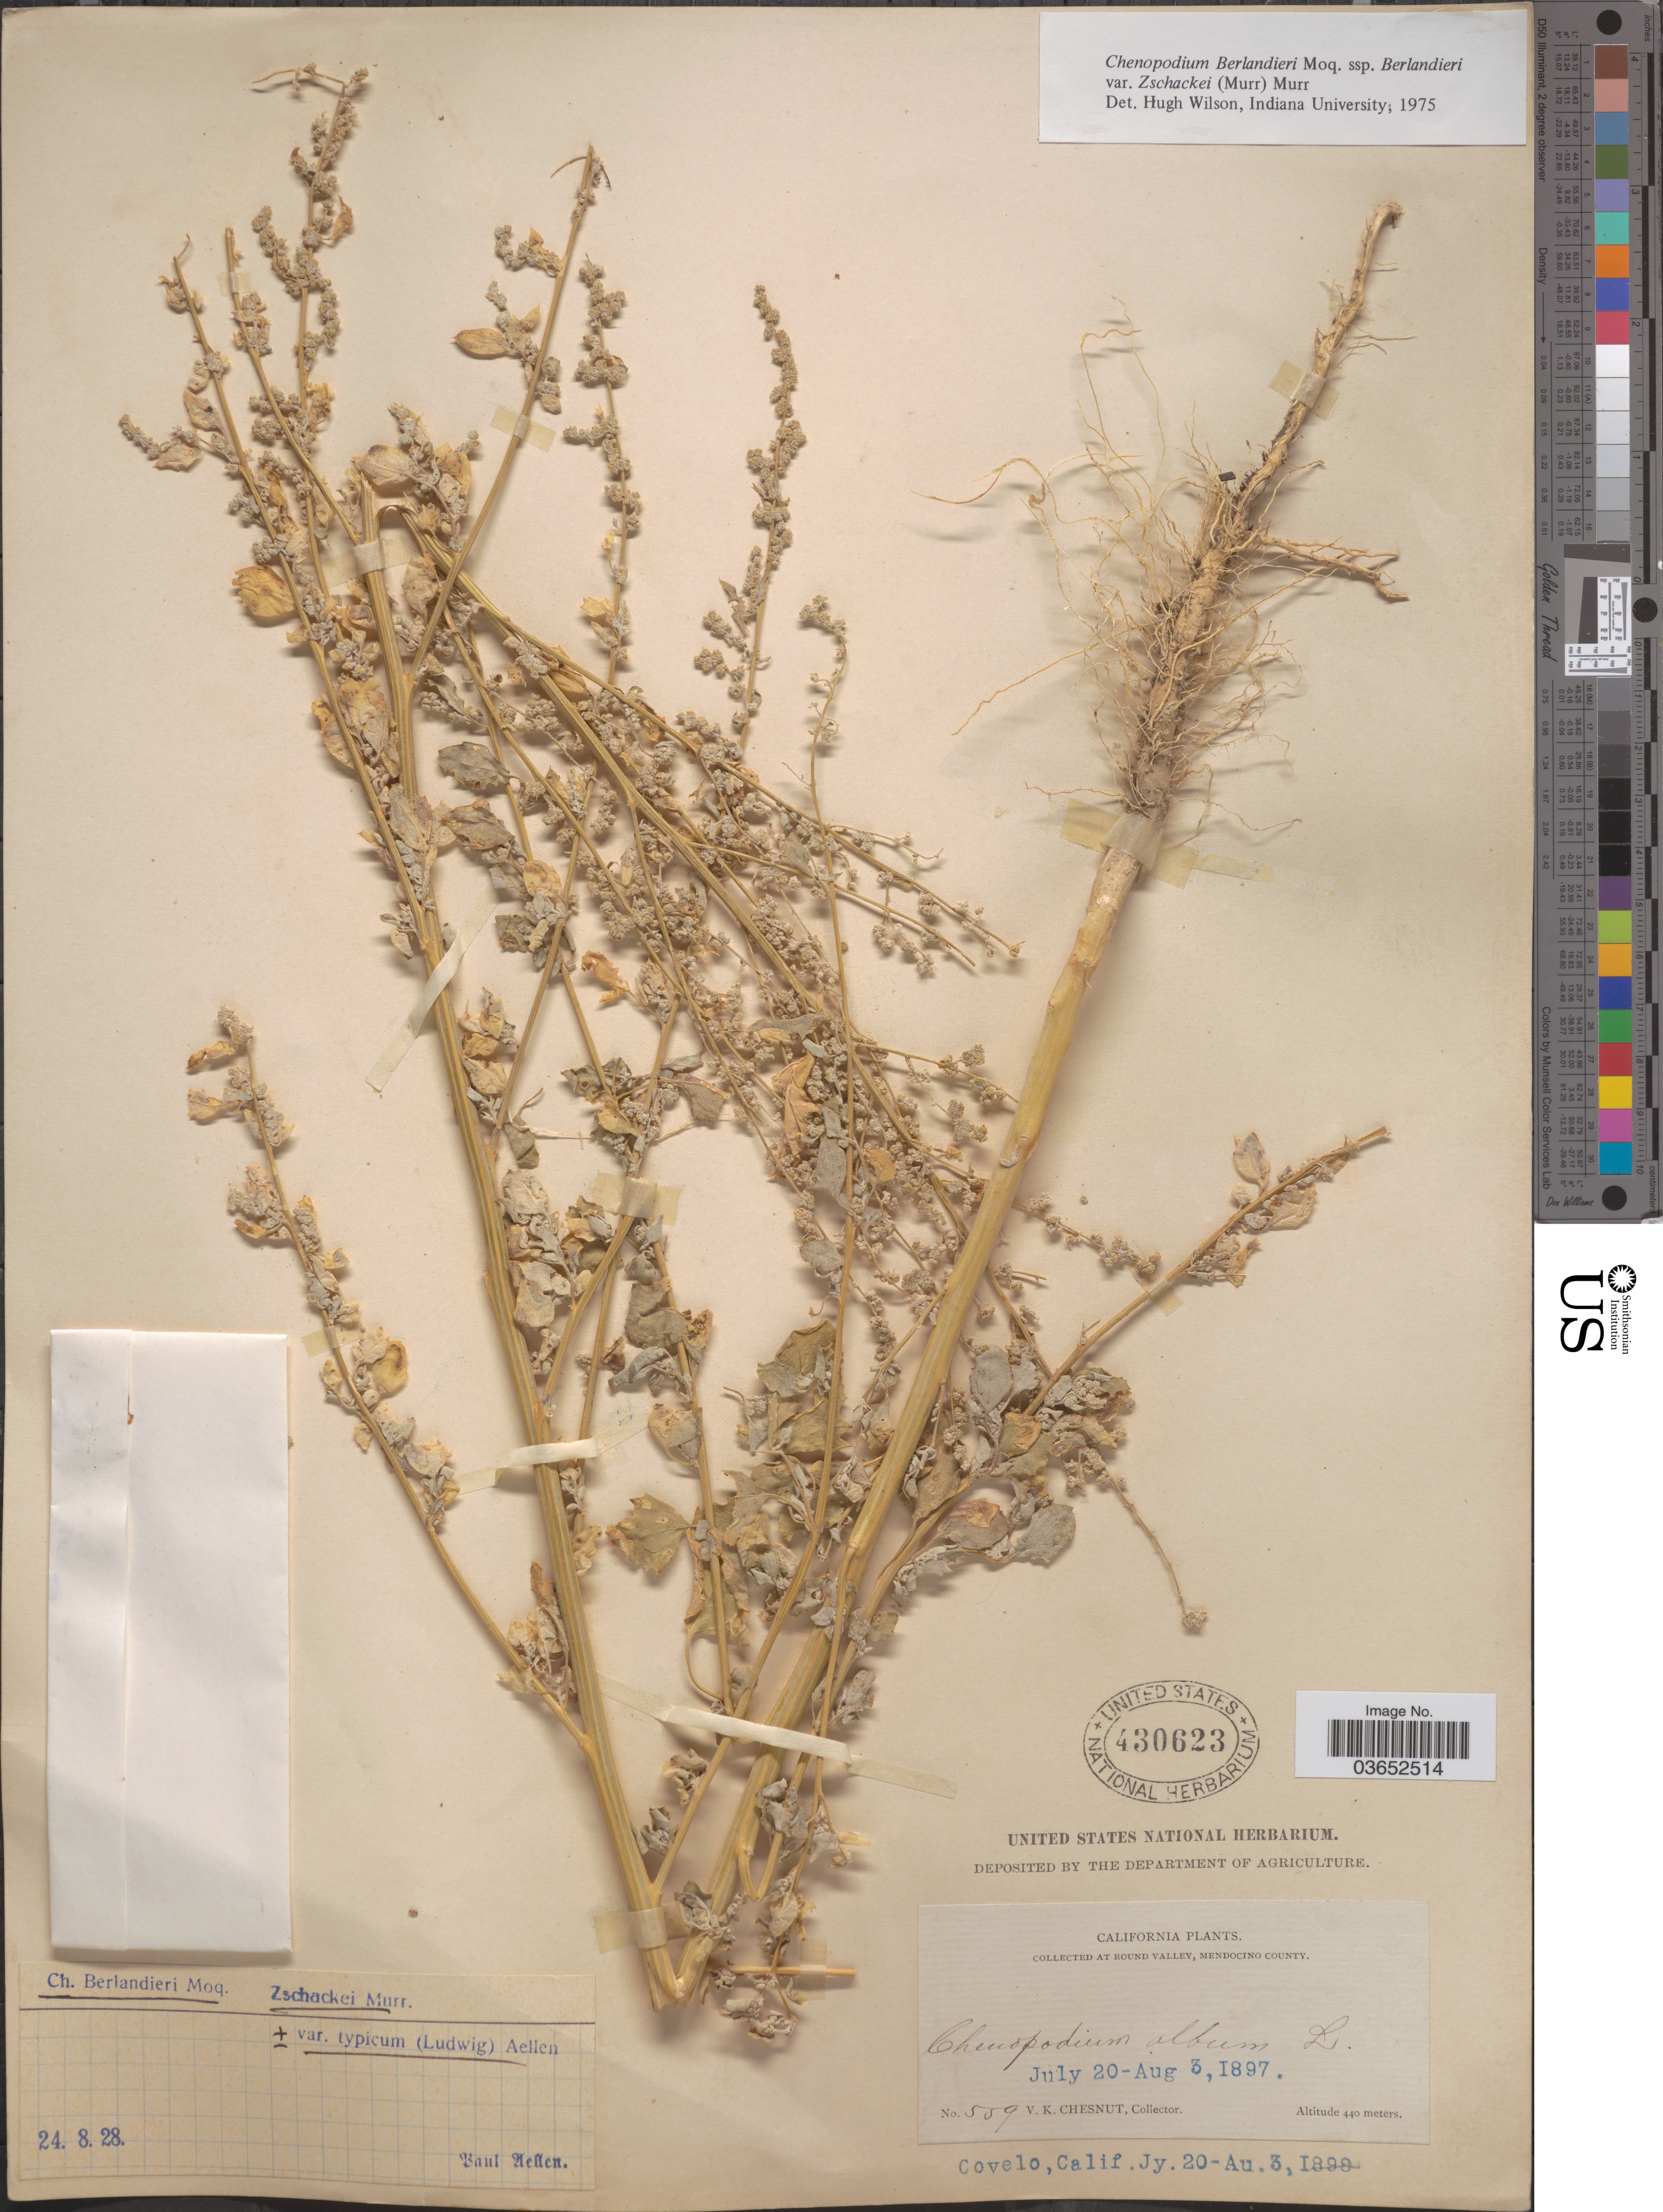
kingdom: Plantae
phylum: Tracheophyta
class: Magnoliopsida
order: Caryophyllales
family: Amaranthaceae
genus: Chenopodium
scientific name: Chenopodium berlandieri var. typicum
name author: A. Ludw. ex Graebn.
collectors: V. Chesnut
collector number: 559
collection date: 1897-07-20/1897-08-03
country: United States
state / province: California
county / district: Mendocino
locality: At Round Valley, Mendocino County. Covelo.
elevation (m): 440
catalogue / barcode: US 430623